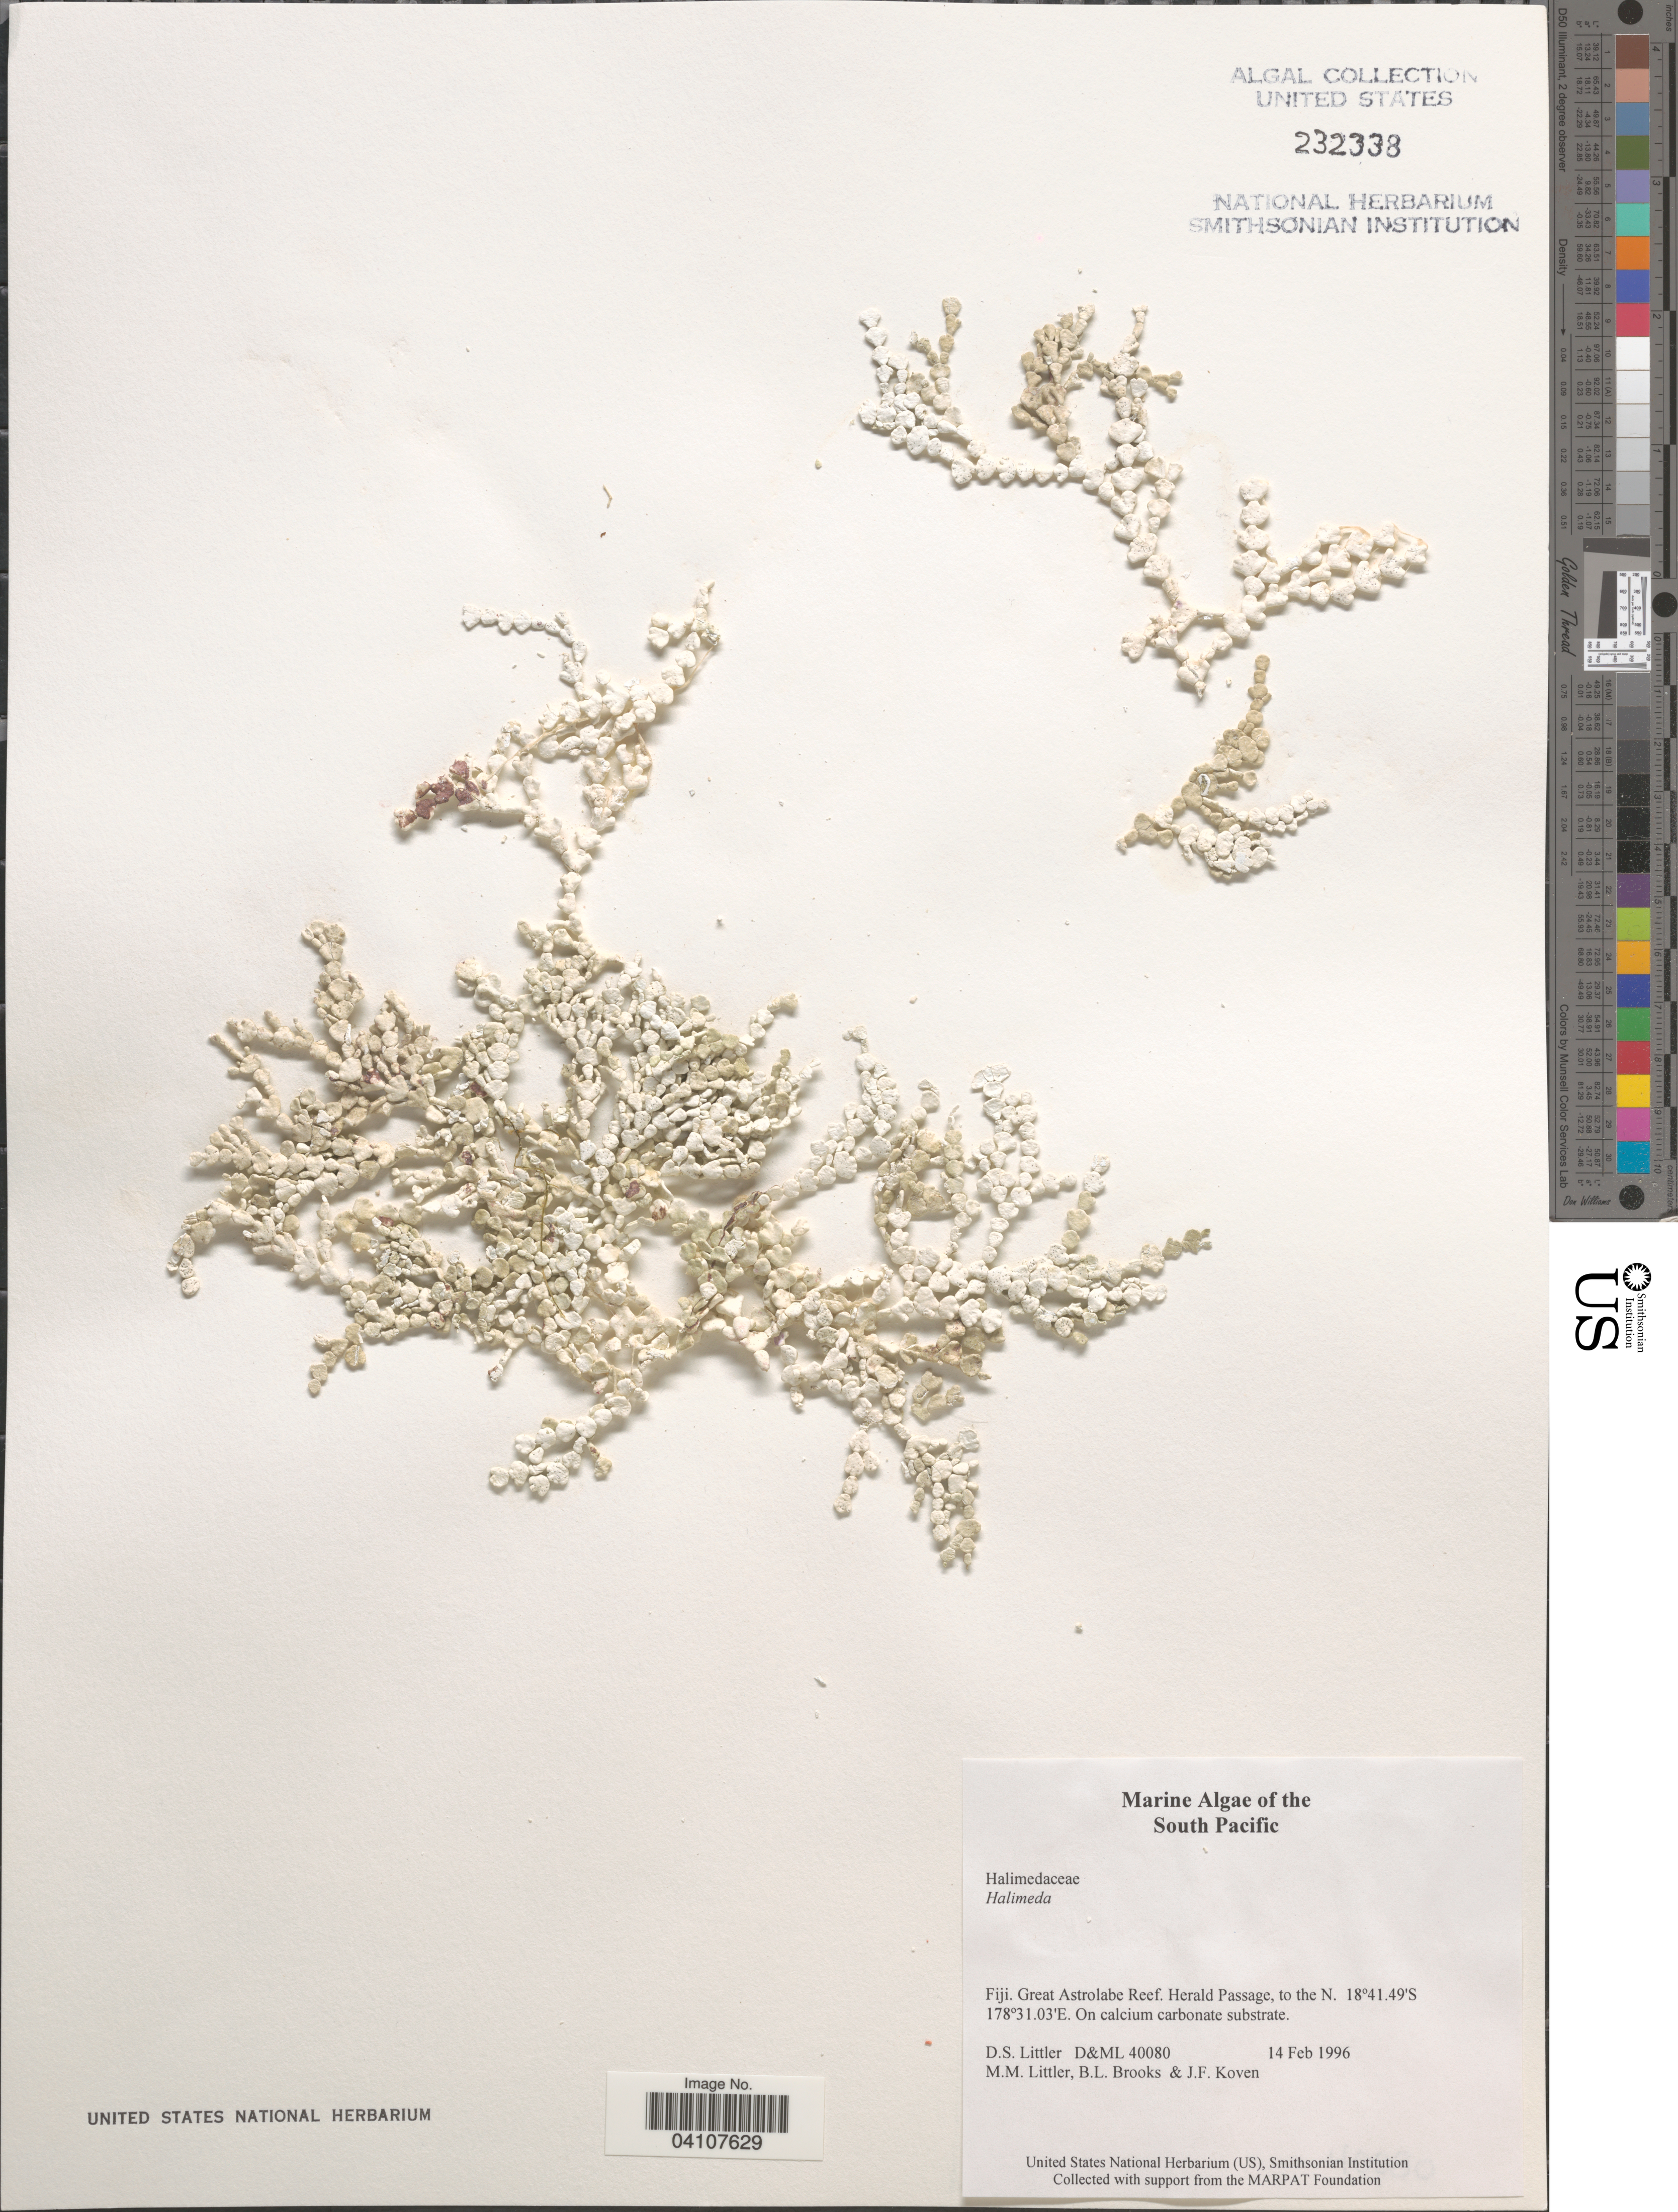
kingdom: Plantae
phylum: Chlorophyta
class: Ulvophyceae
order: Bryopsidales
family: Halimedaceae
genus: Halimeda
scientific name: Halimeda sp.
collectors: D. S. Littler, B. Brooks & J. Koven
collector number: D&ML40080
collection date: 1996-02-14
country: Fiji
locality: South Pacific. Great Astrolabe Reef. Herald Passage, to the N.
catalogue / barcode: US 232338